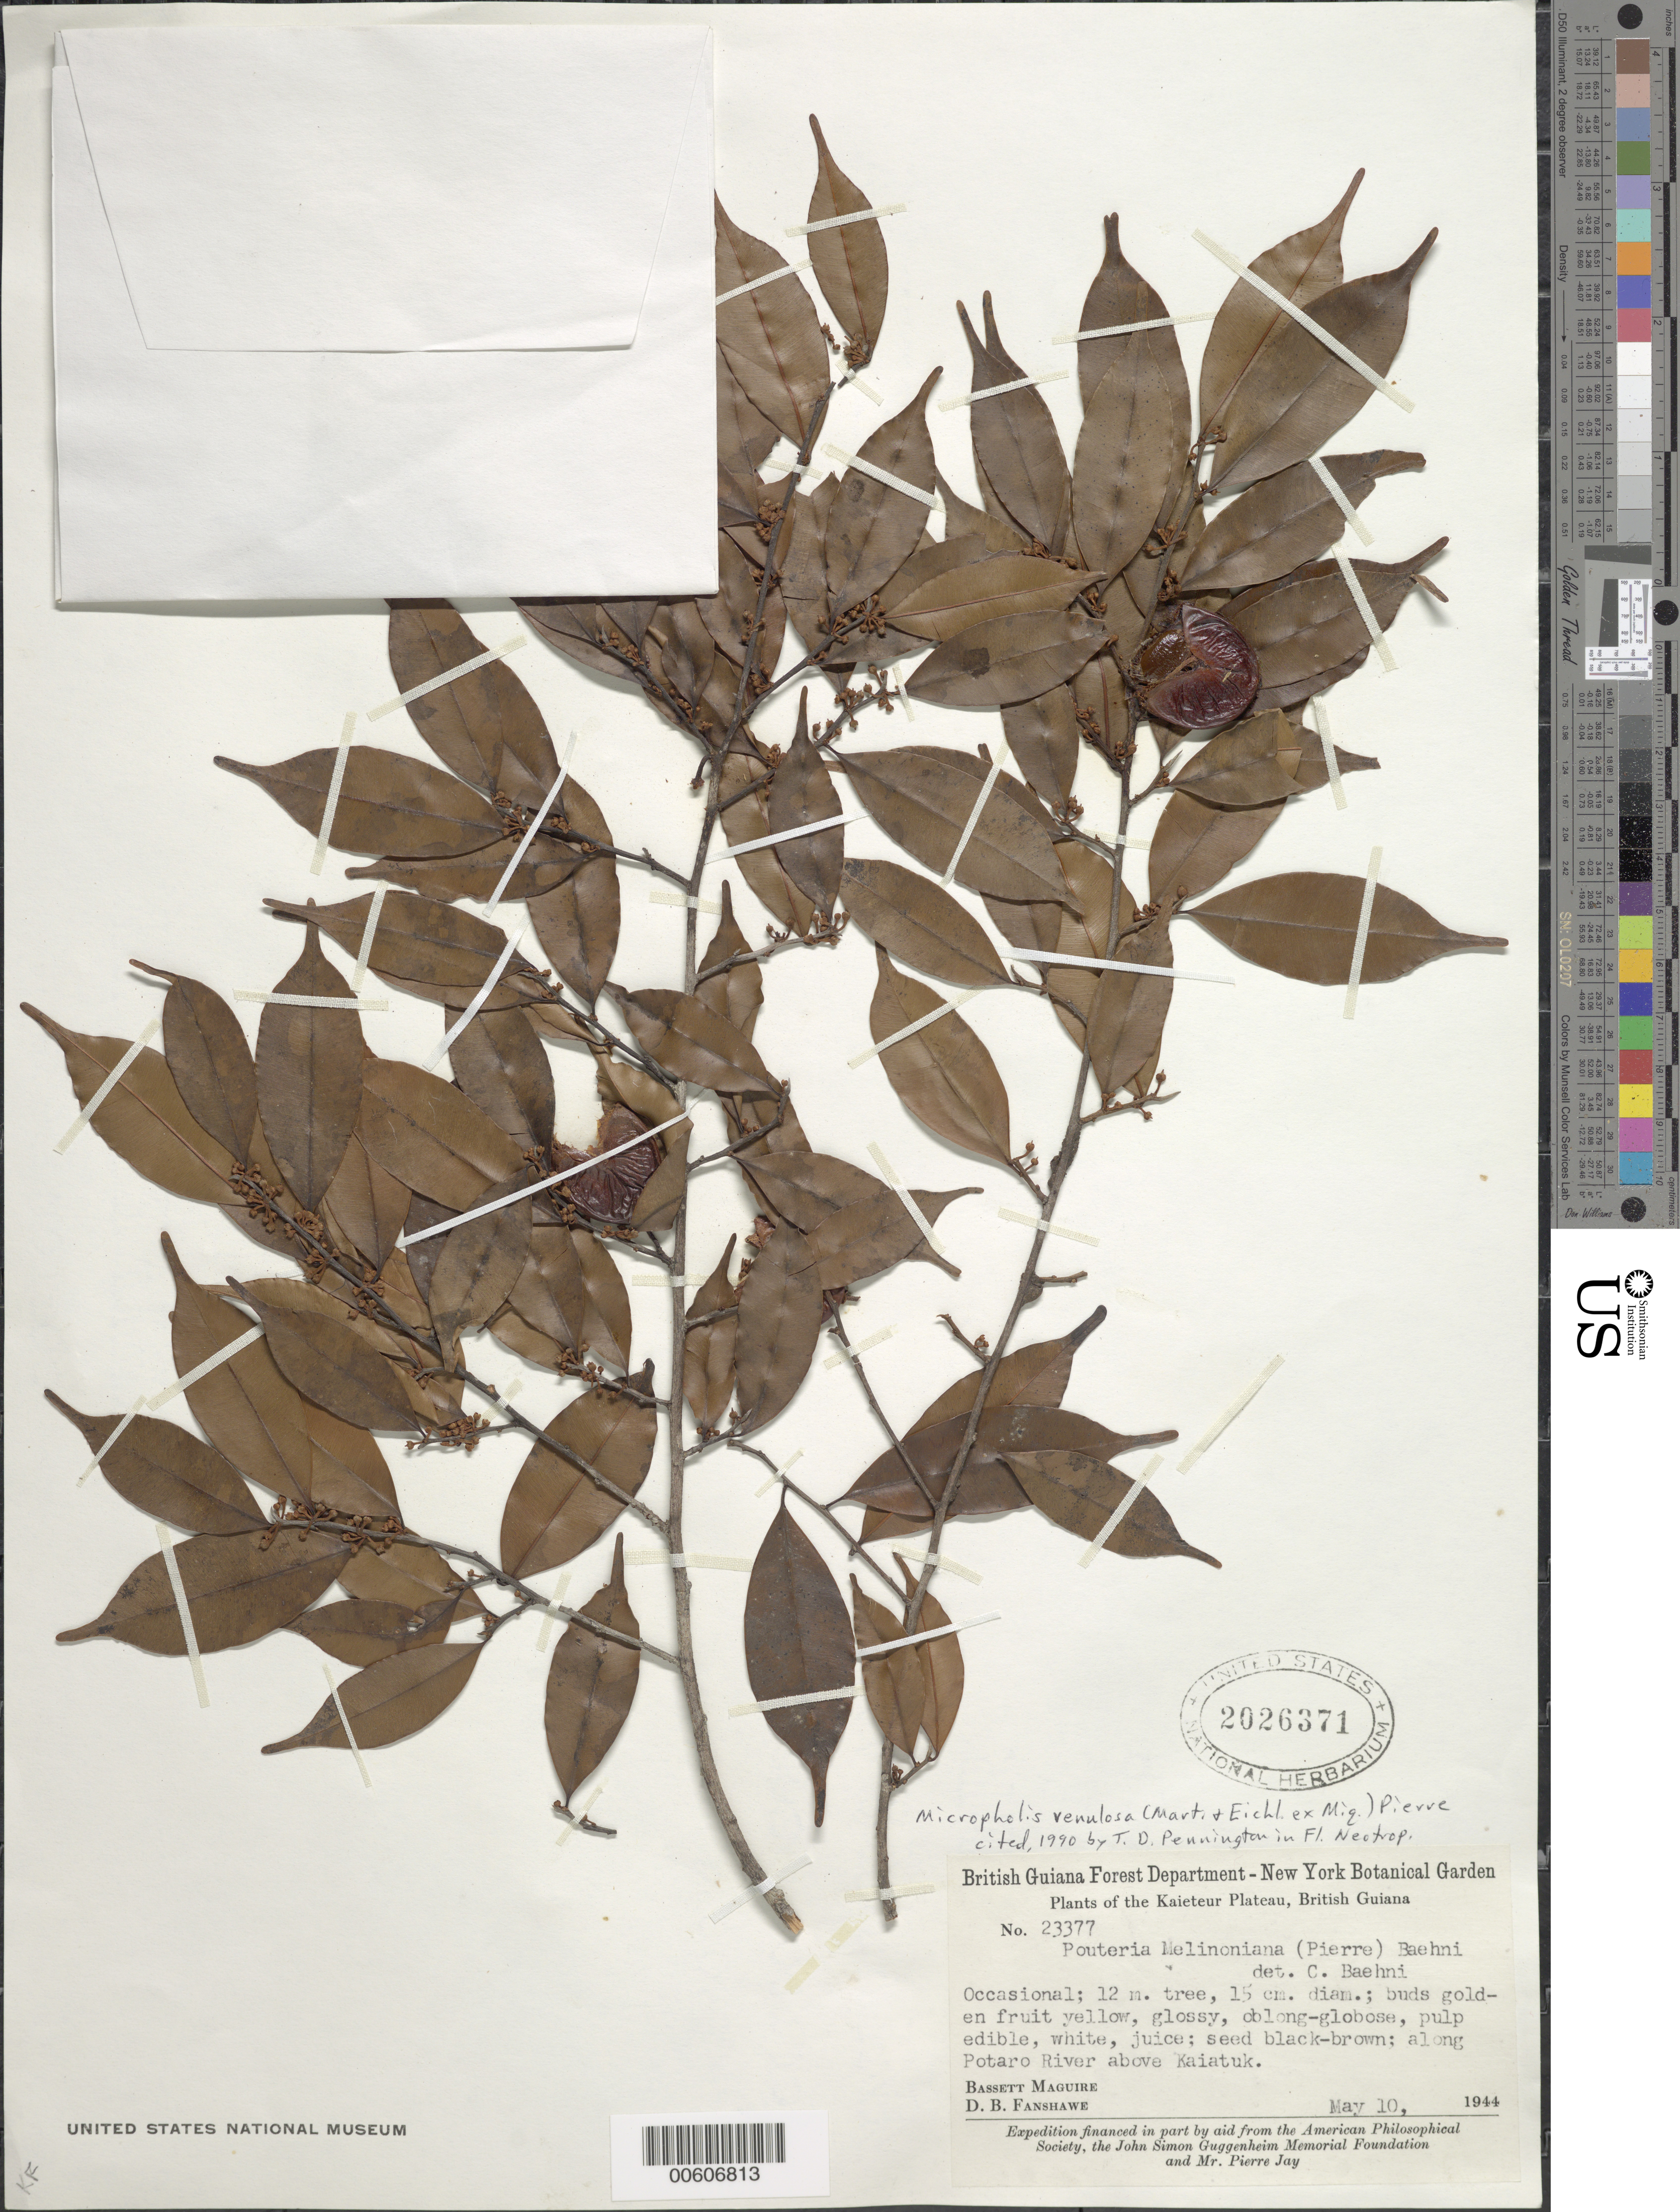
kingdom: Plantae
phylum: Tracheophyta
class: Magnoliopsida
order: Ericales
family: Sapotaceae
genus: Micropholis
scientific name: Micropholis venulosa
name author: (Mart. & Eichler) Pierre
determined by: Pennington, T. D., (K)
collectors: B. Maguire & D. B. Fanshawe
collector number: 23377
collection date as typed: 10-May-44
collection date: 1944-05-10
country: Guyana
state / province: Potaro-Siparuni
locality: Kaieteur Plateau, above Kaietuk, along Potaro River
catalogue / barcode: US 2026371